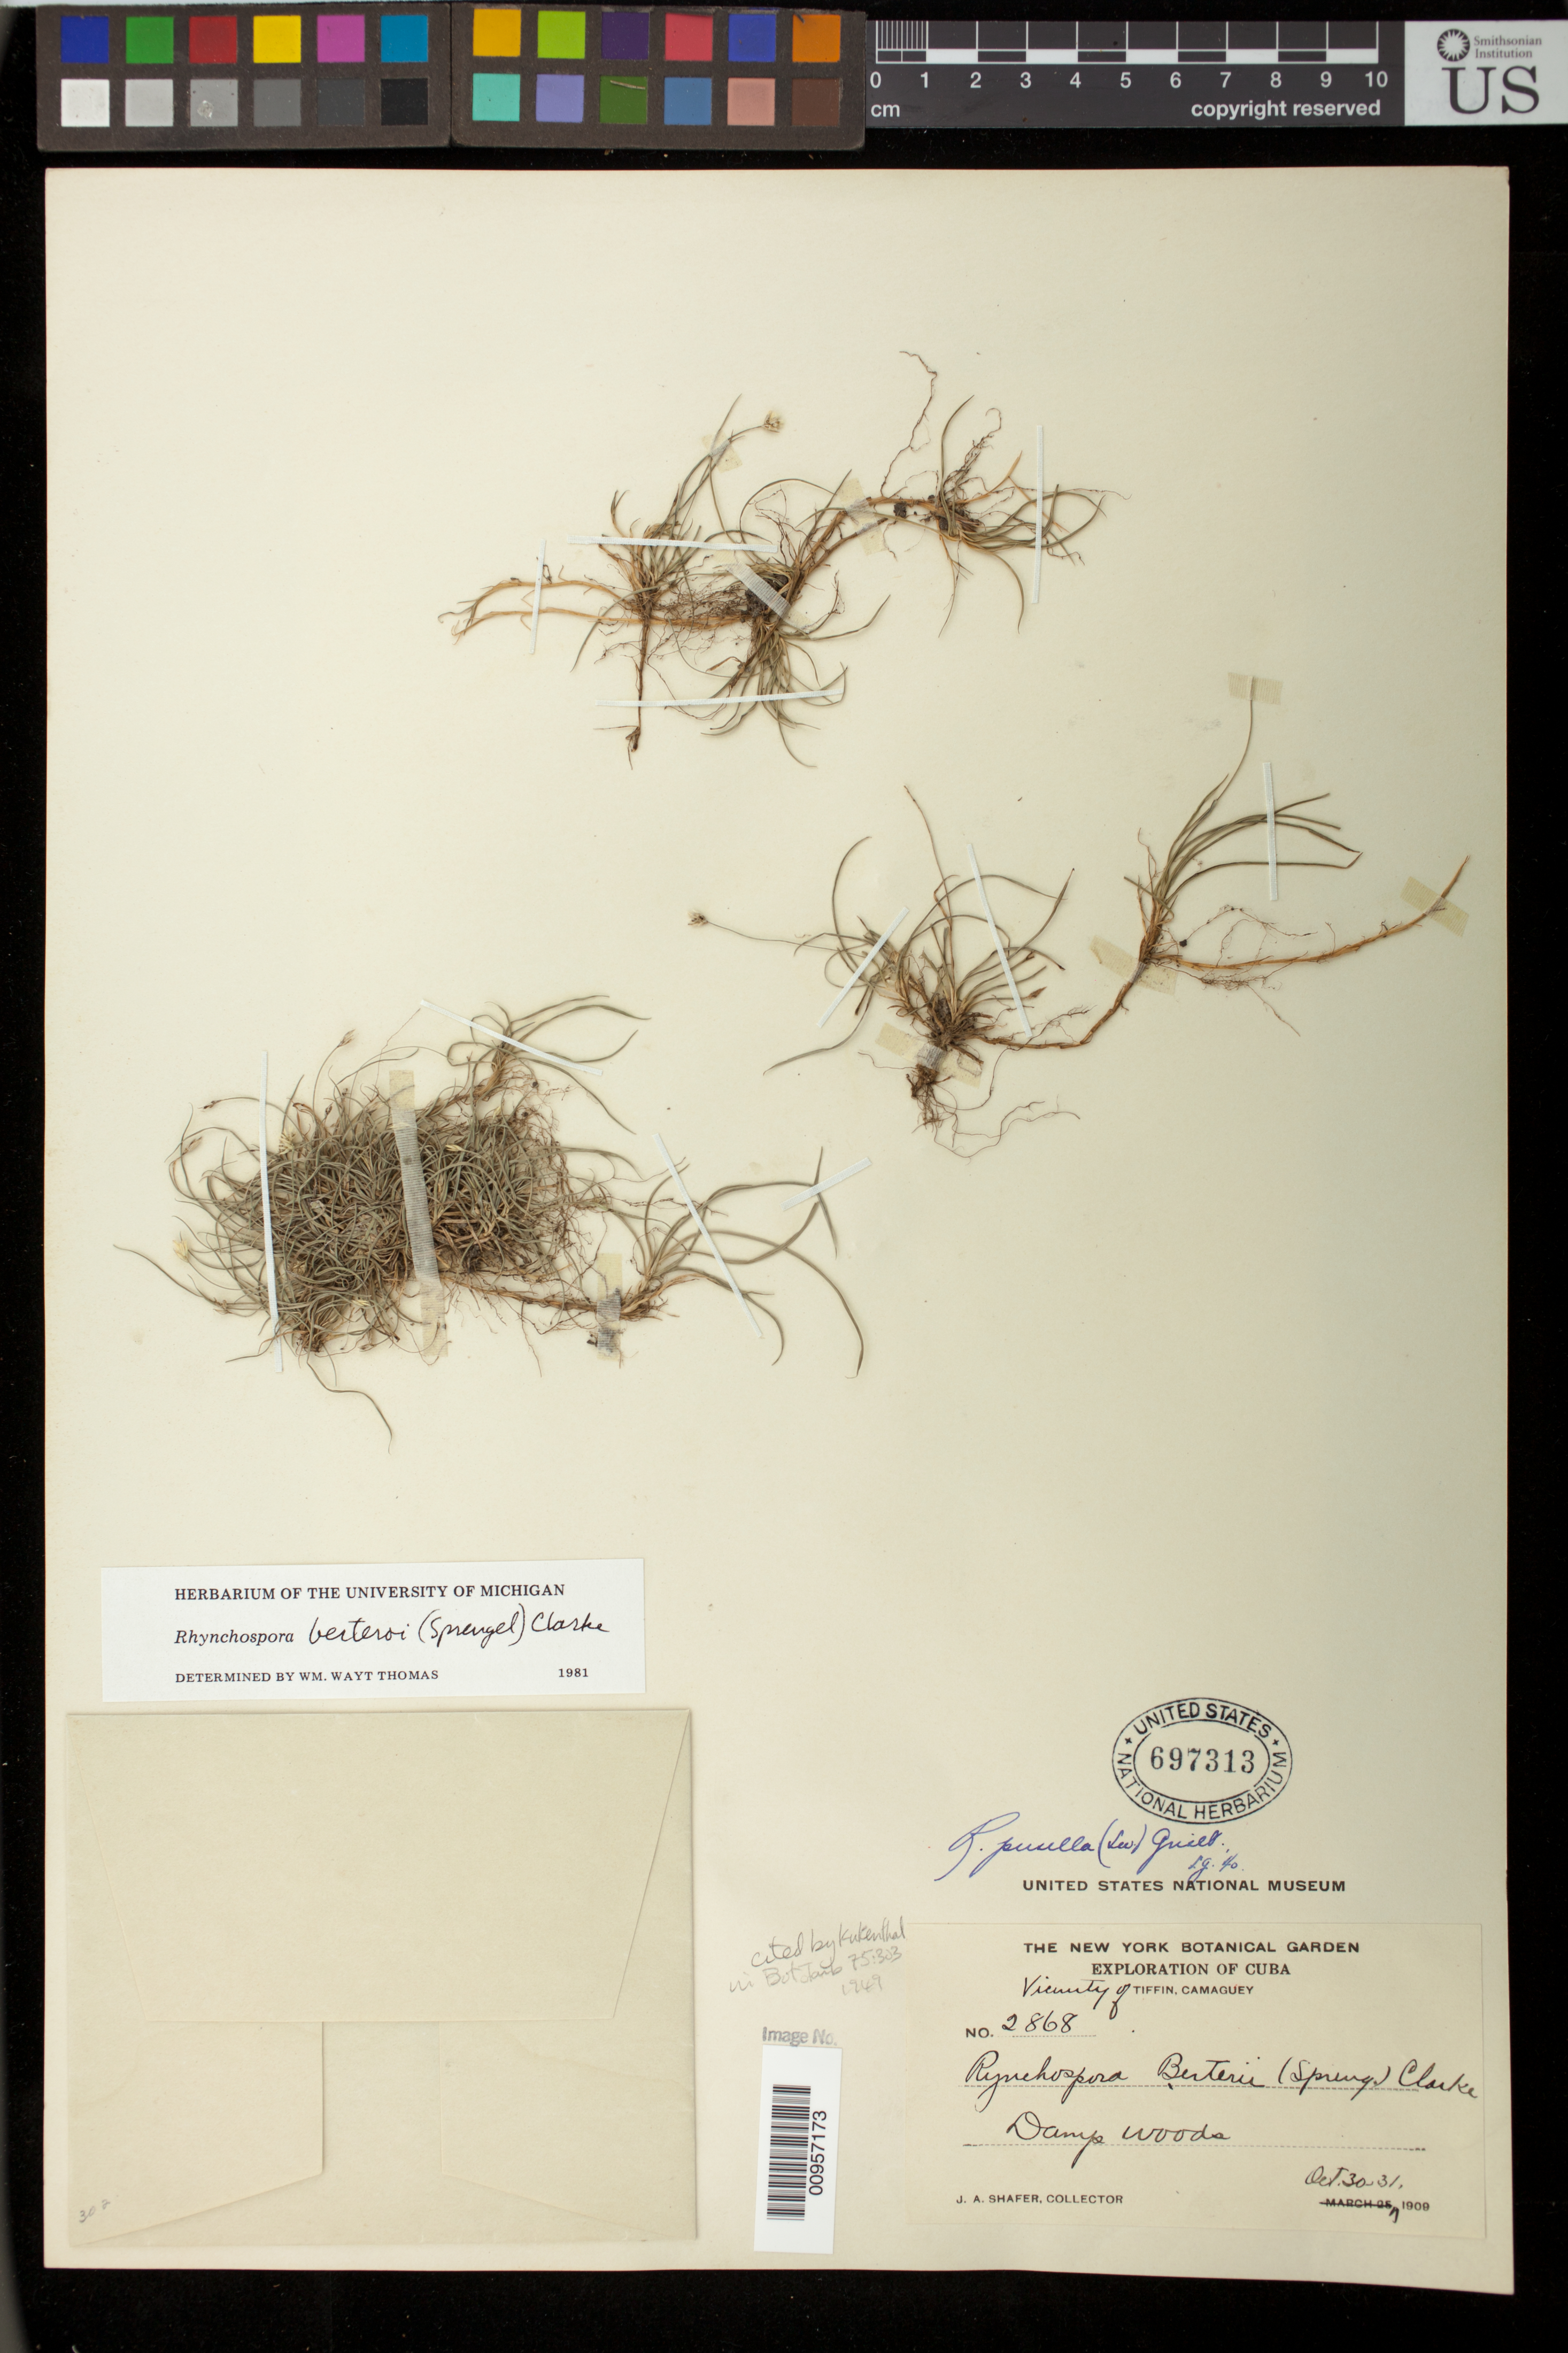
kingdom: Plantae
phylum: Tracheophyta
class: Liliopsida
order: Poales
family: Cyperaceae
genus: Rhynchospora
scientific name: Rhynchospora berteroi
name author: (Spreng.) C.B. Clarke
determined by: Thomas, W. W.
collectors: J. A. Shafer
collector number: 2868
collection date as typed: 30 Oct 1909 to 31 Oct 1909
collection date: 1909-10-30/1909-10-31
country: Cuba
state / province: Camagüey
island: Cuba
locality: Vicinity of Tiffin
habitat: Damp woods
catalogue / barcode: US 697313